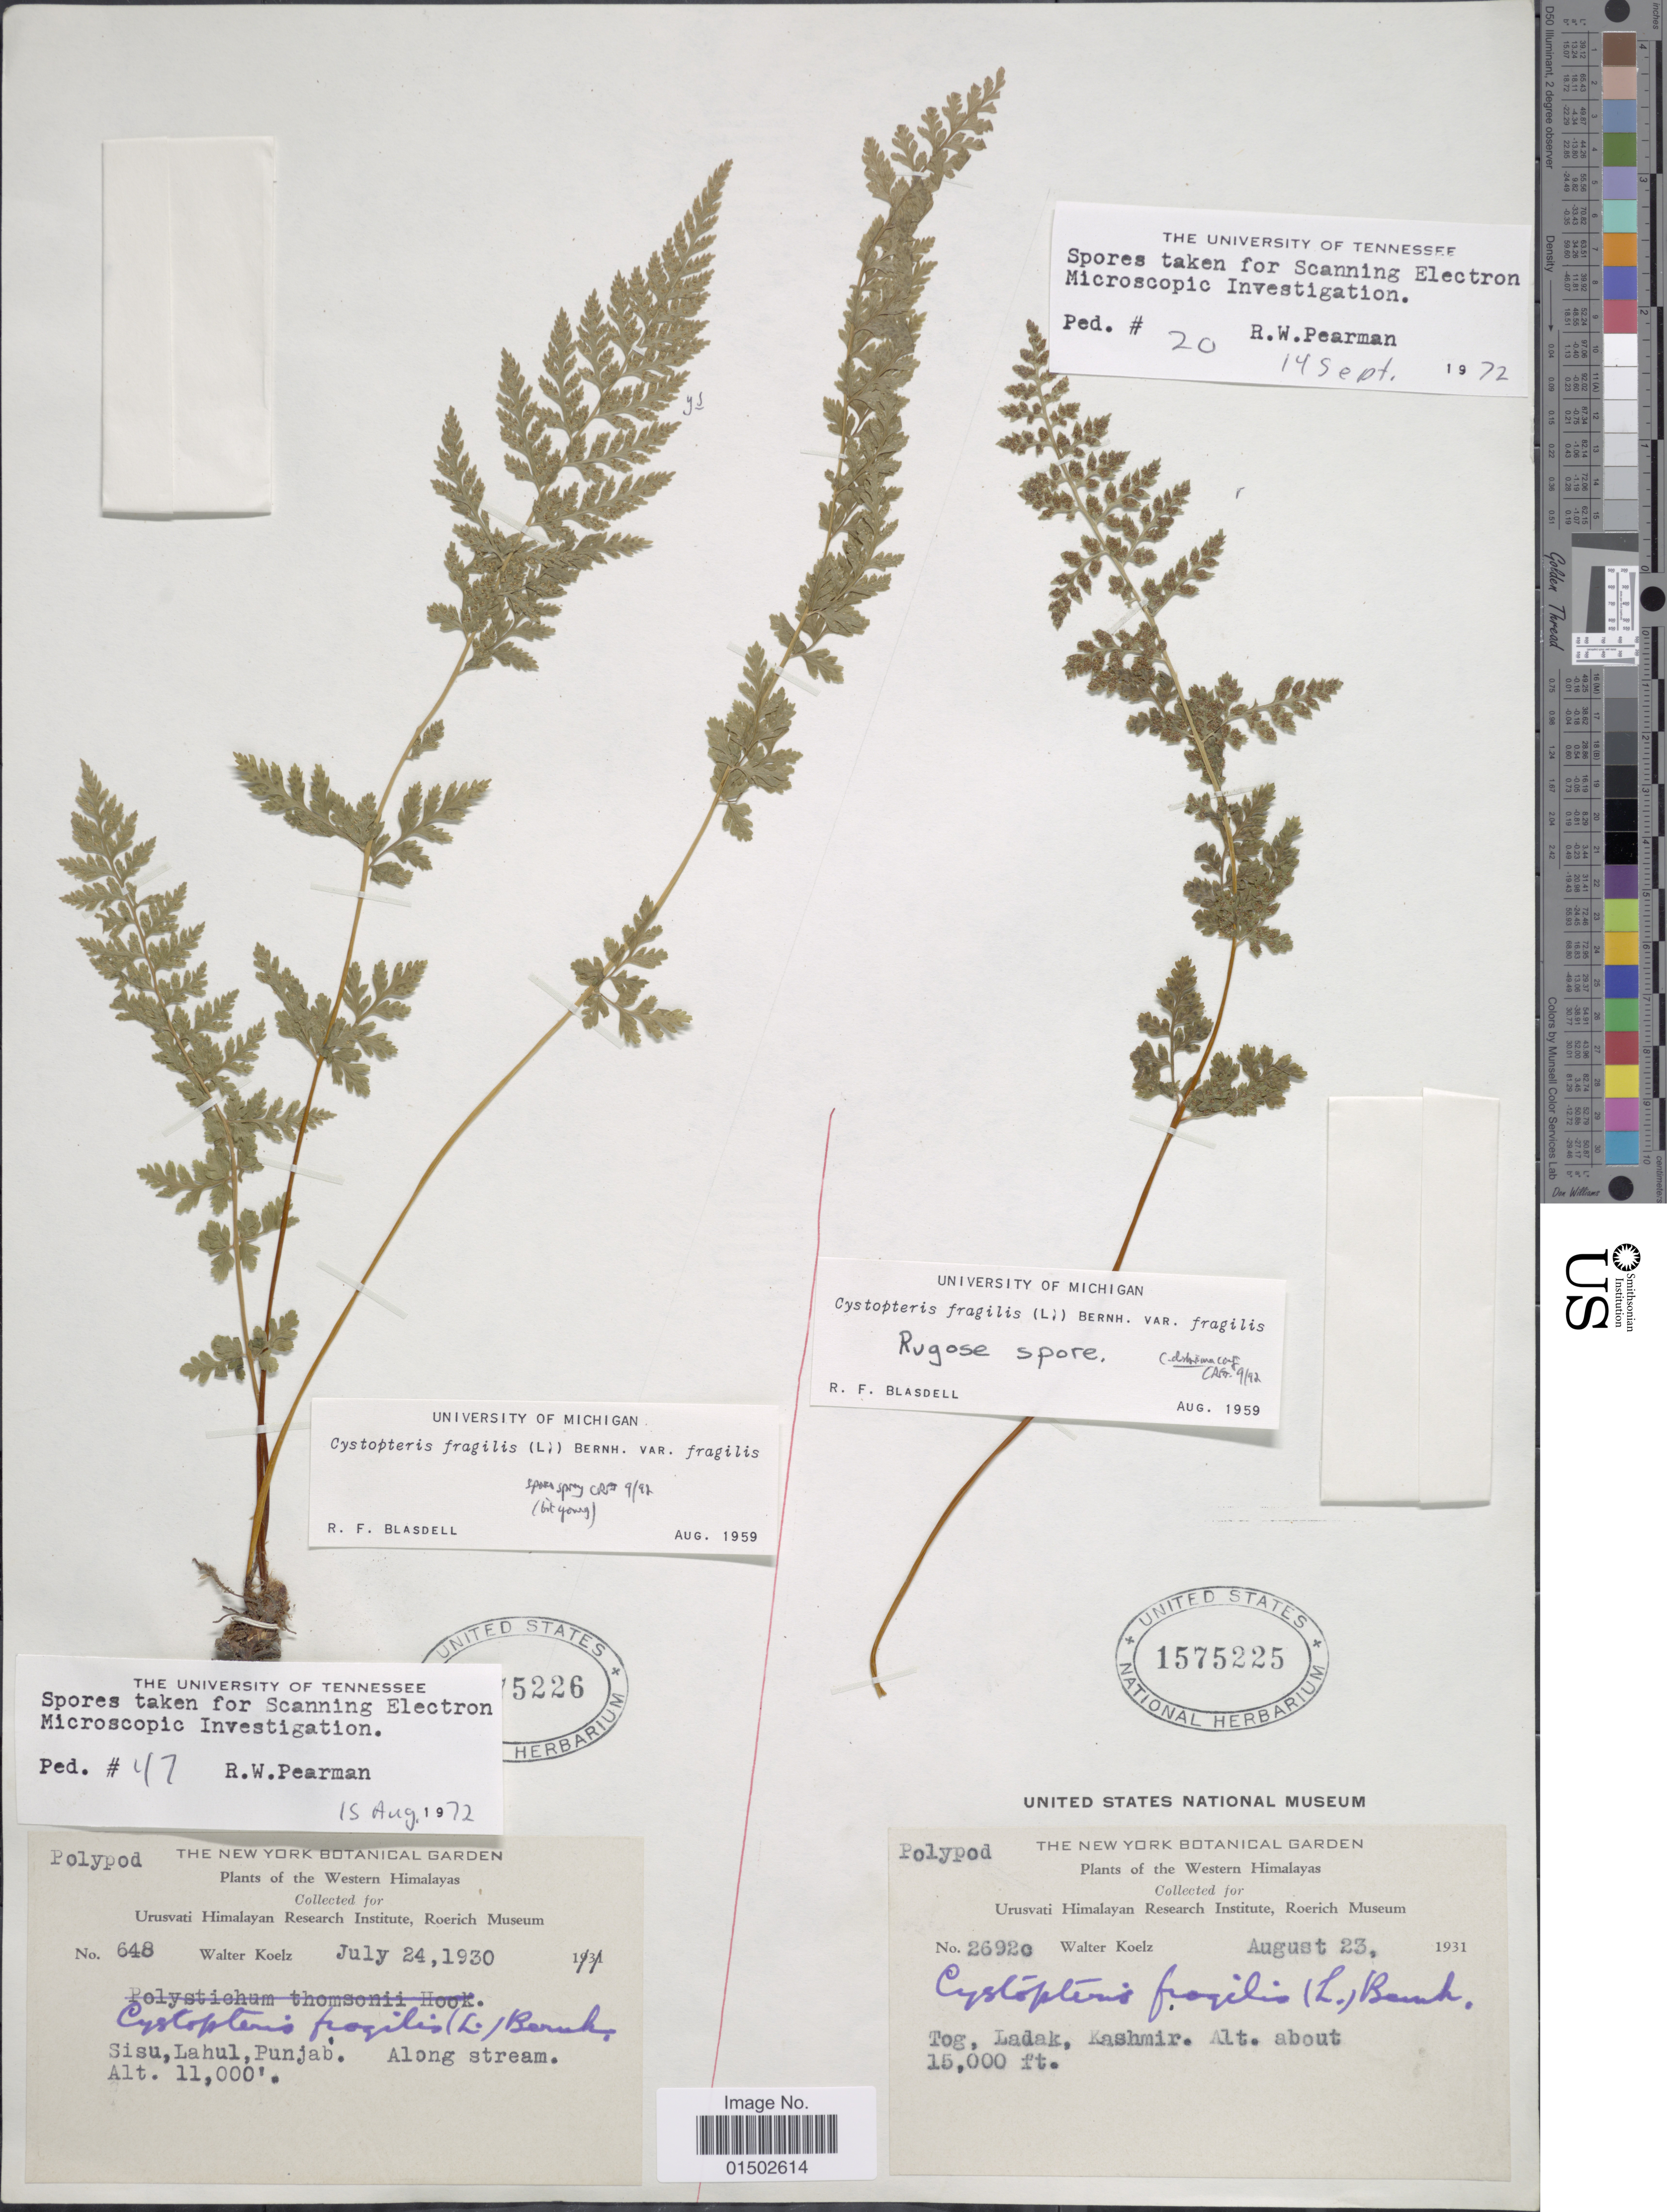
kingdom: Plantae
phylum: Tracheophyta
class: Polypodiopsida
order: Polypodiales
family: Cystopteridaceae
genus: Cystopteris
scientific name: Cystopteris fragilis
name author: (L.) Bernh.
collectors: W. N. Koelz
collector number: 2692c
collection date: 1931-08-23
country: India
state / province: Ladakh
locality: Western Himalayas, Tog, Ladak, Kashmir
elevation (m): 4572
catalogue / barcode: US 1575225-2